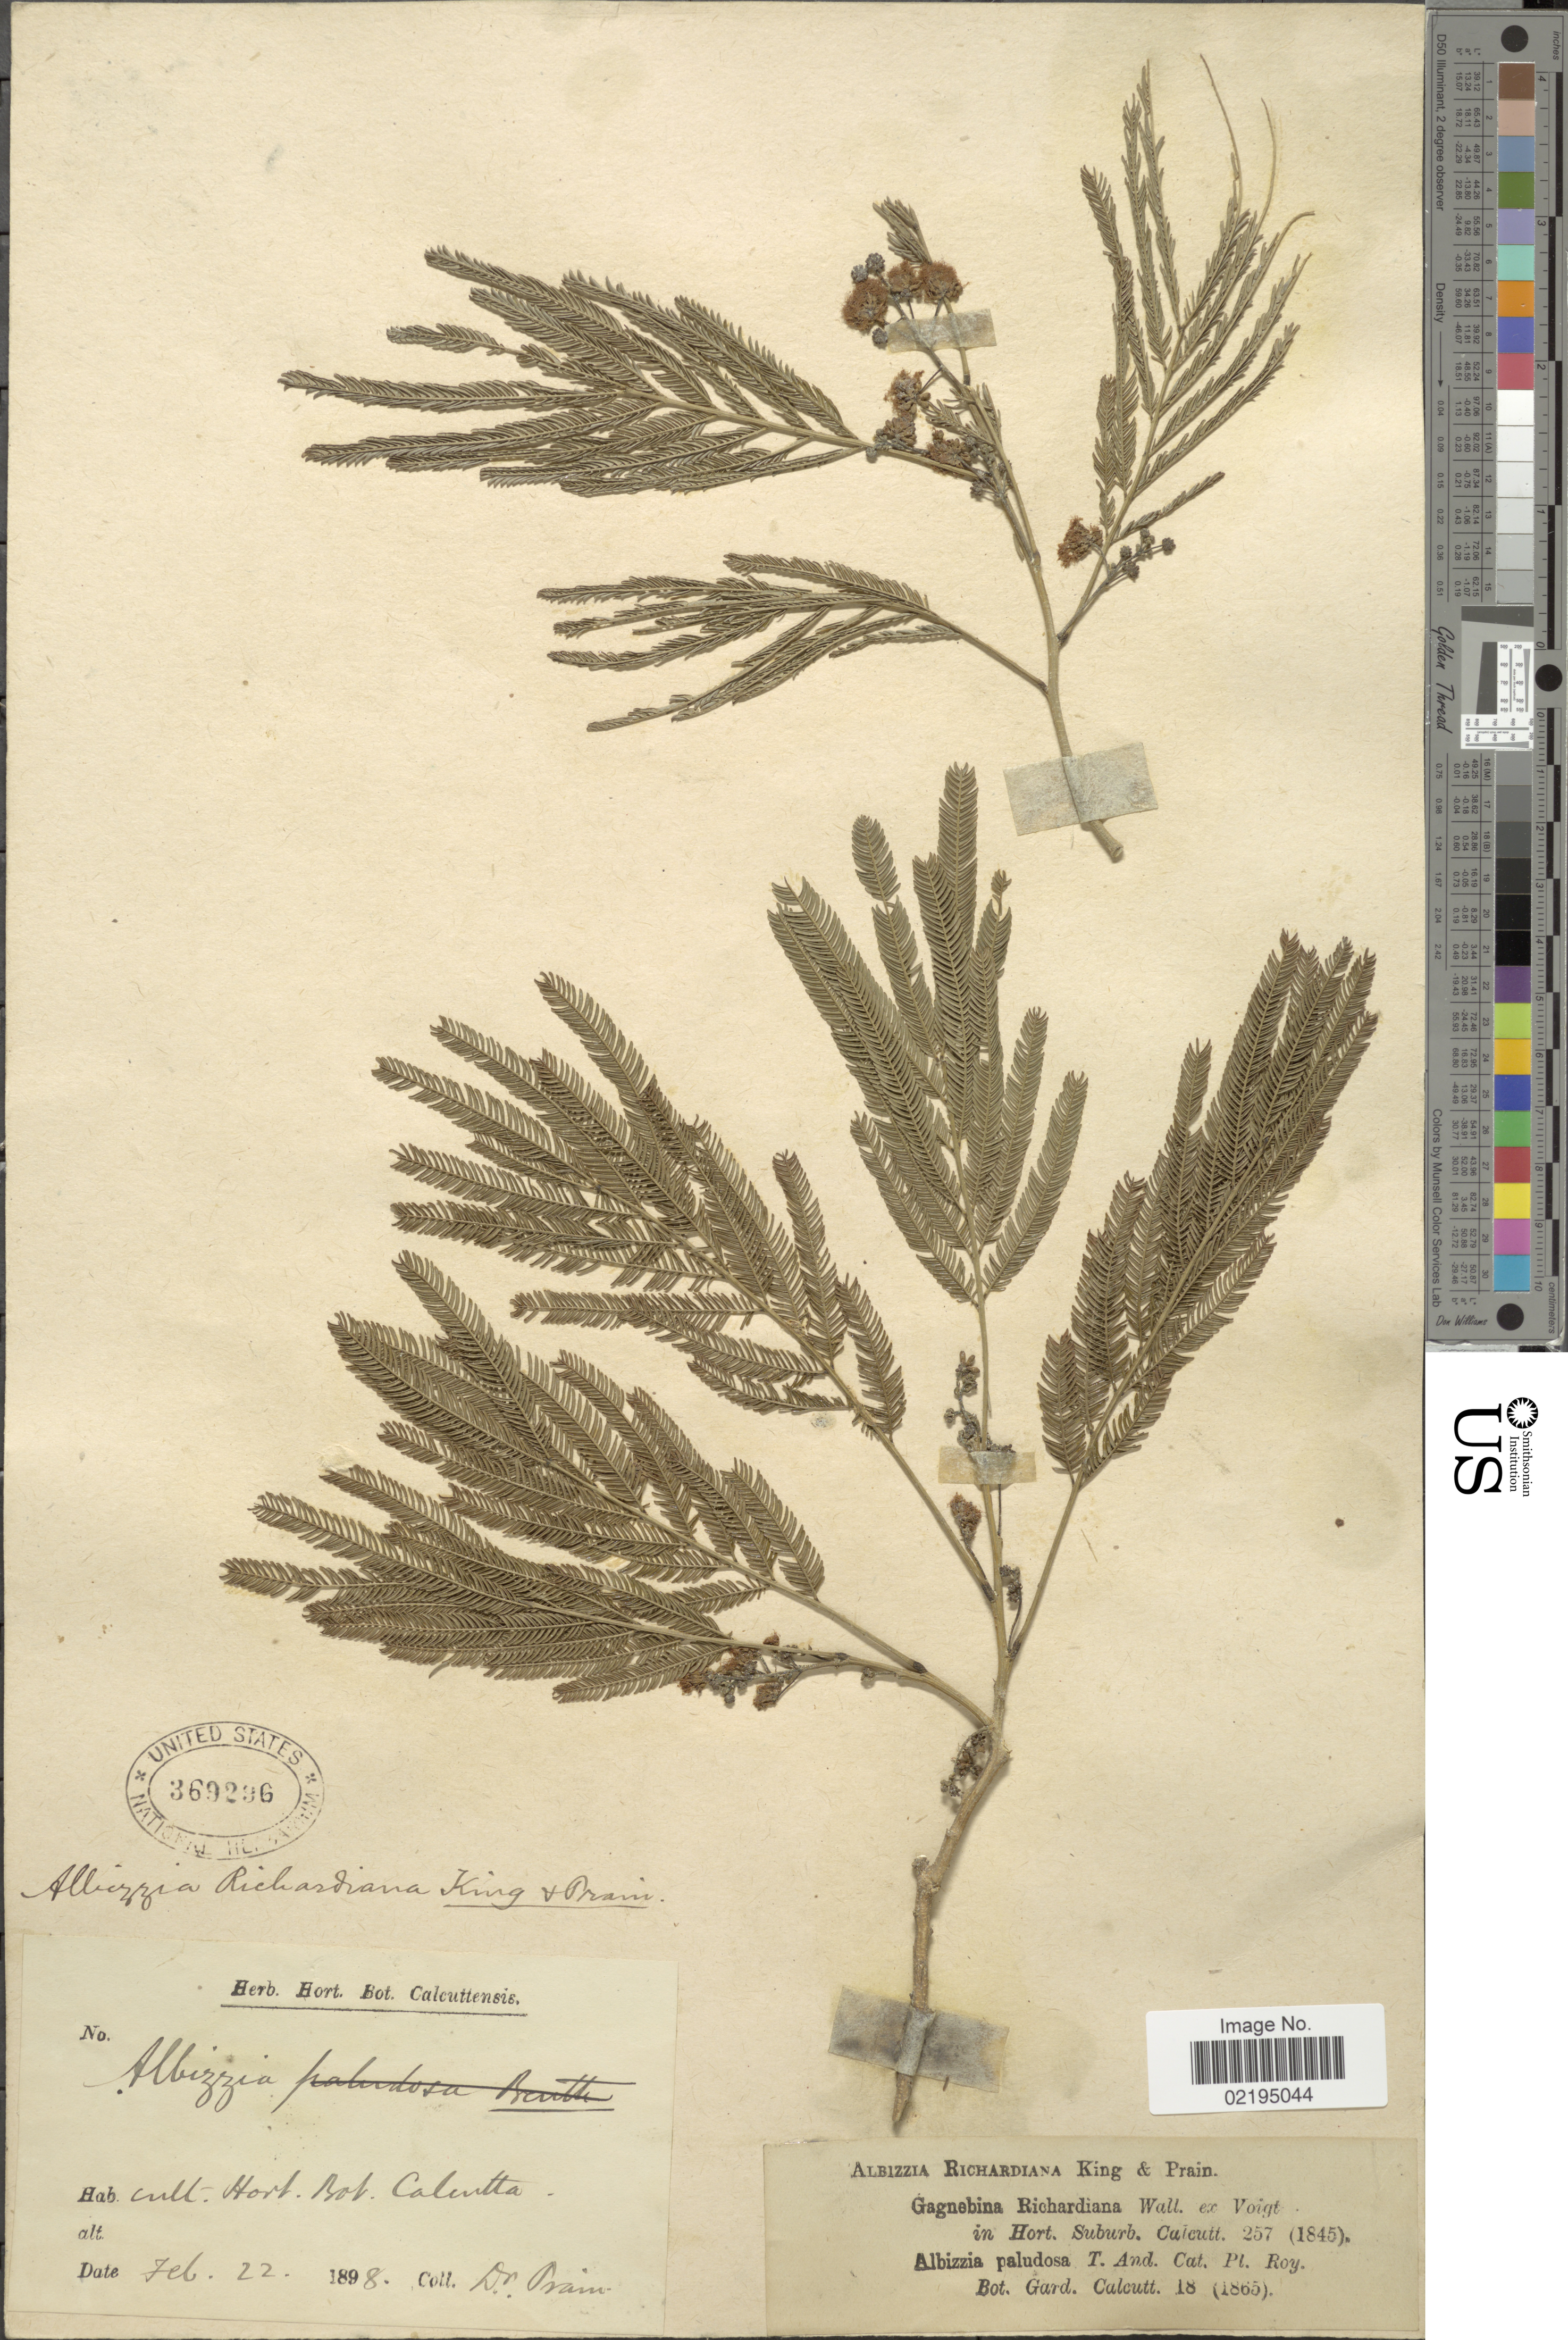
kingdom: Plantae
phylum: Tracheophyta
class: Magnoliopsida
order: Fabales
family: Fabaceae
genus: Albizia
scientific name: Albizia richardiana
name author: King & Prain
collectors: -- Prain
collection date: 1898-02-22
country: India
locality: Cult. Hort. Bot. Calcutta.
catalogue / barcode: US 369296